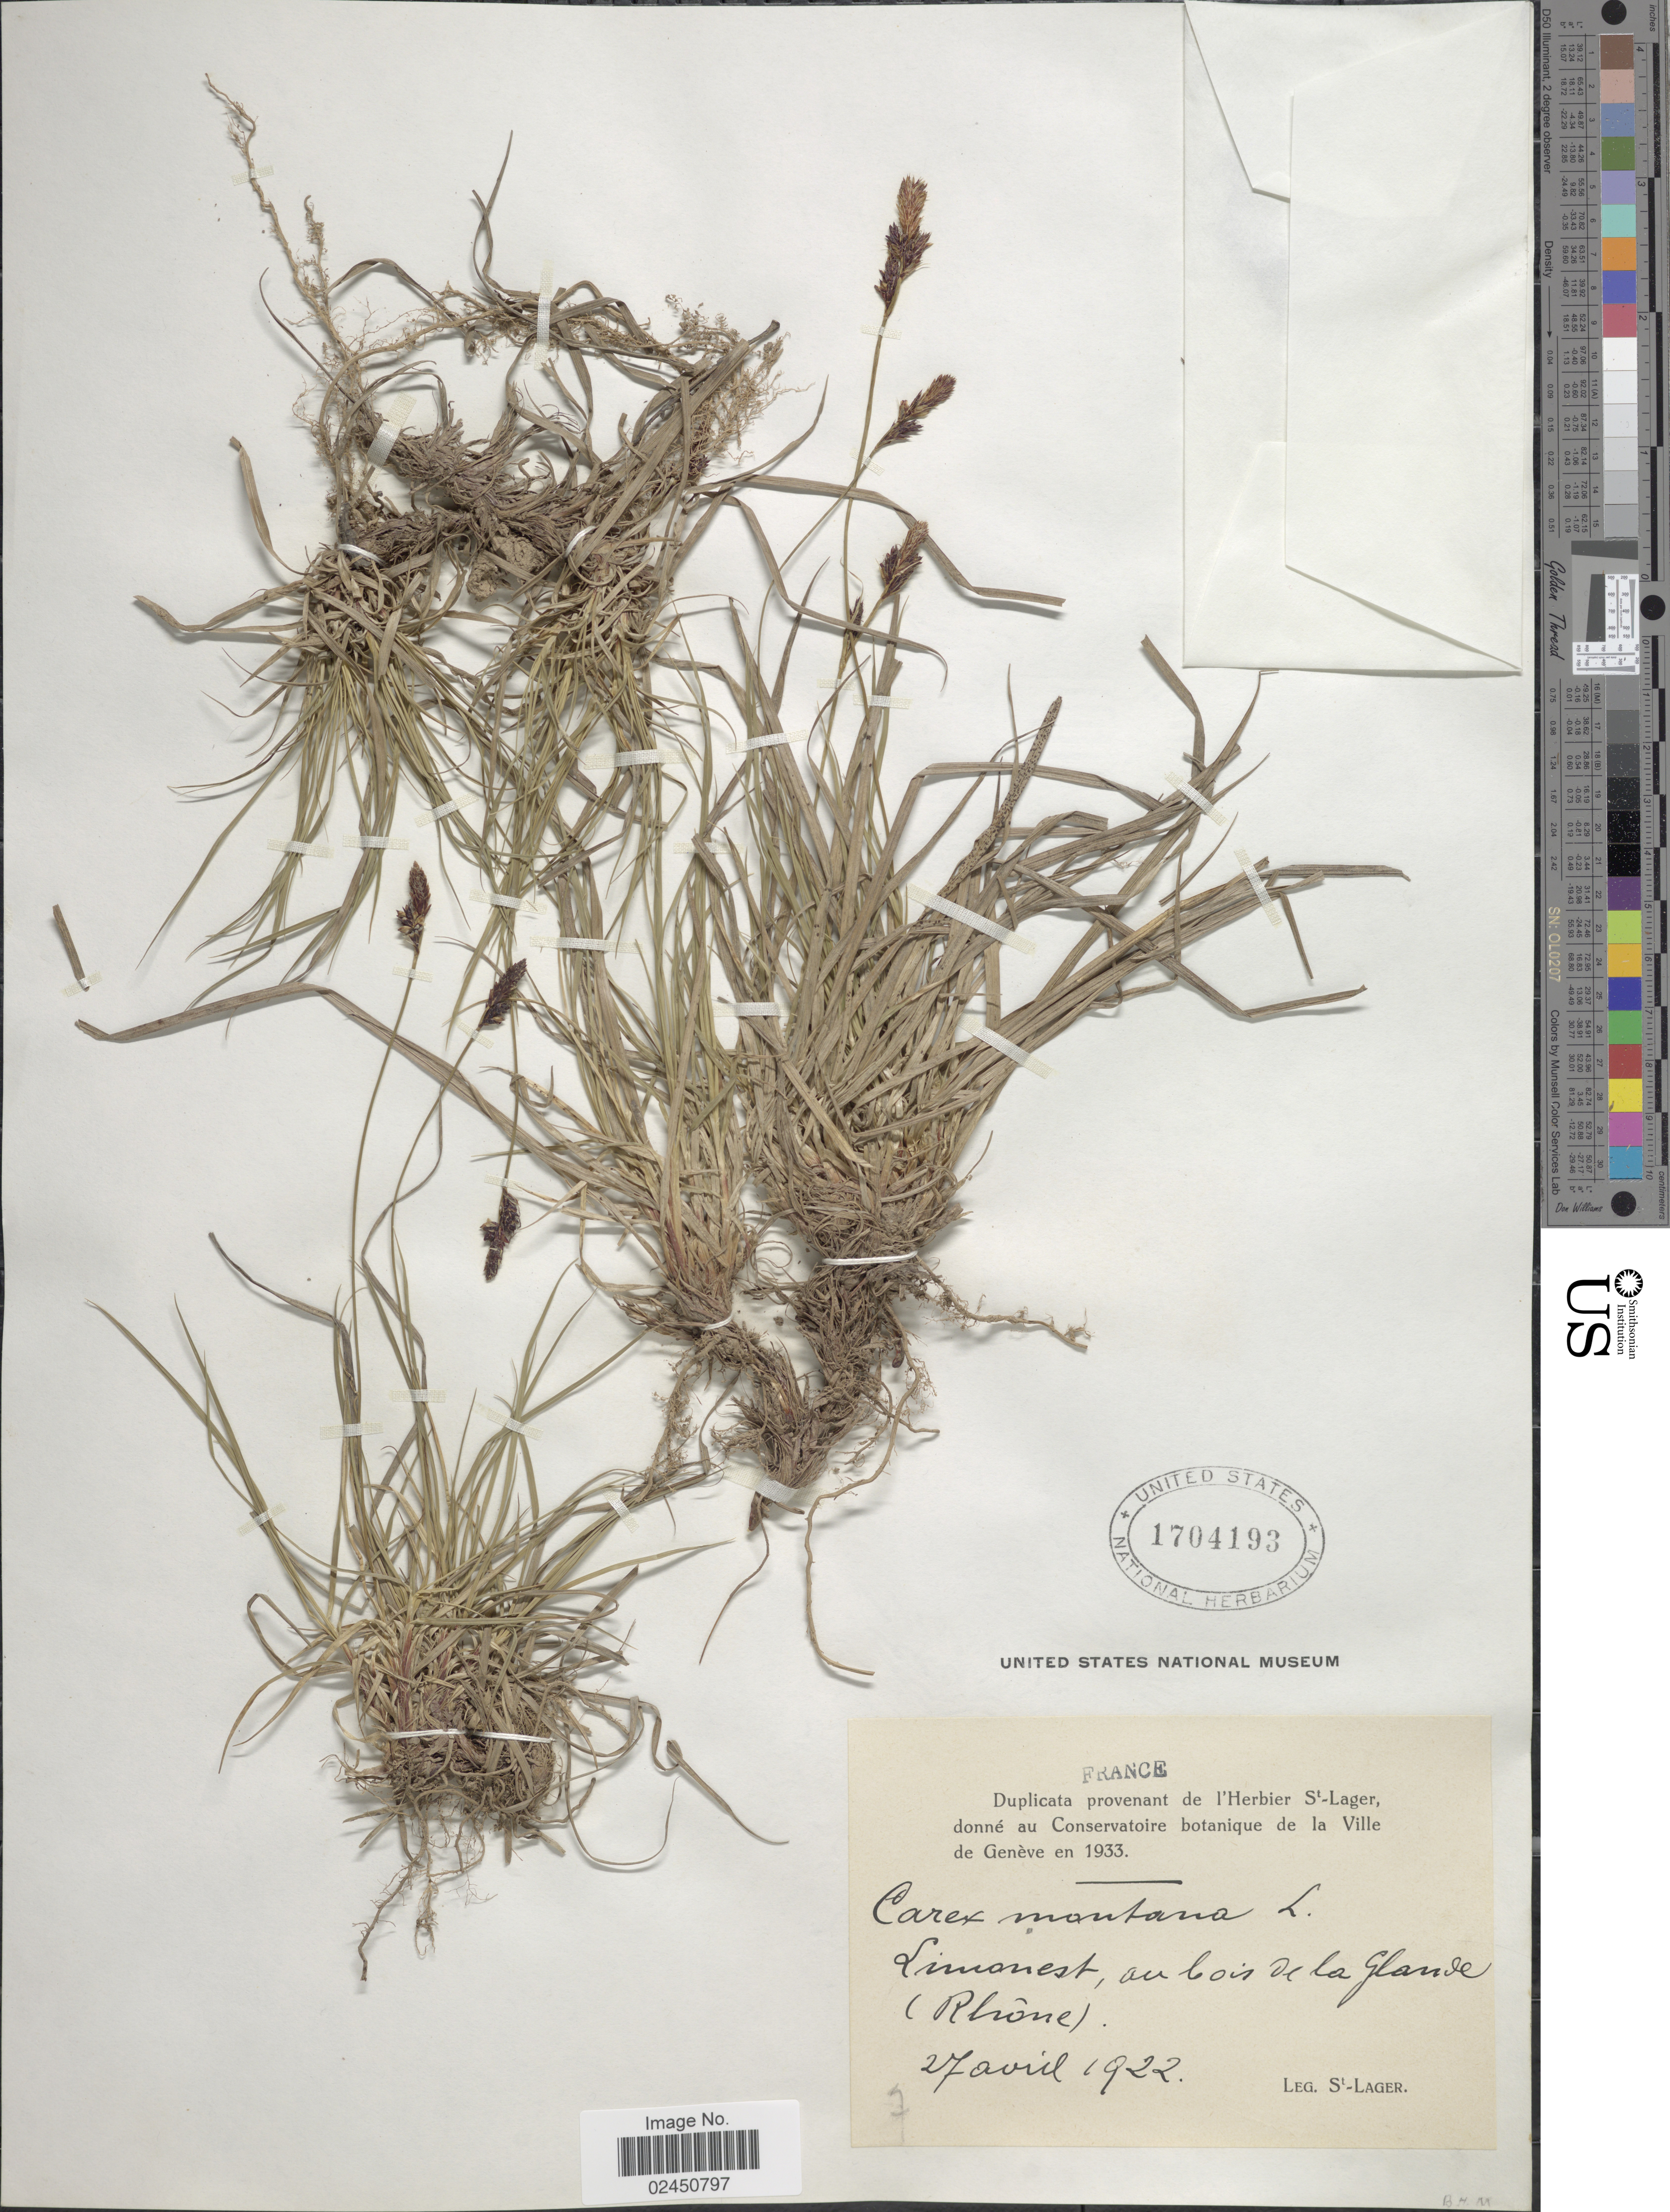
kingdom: Plantae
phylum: Tracheophyta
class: Liliopsida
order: Poales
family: Cyperaceae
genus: Carex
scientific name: Carex montana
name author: L.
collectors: -. St. Lager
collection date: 1922-04-27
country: France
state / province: Auvergne-Rhône-Alpes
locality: Limonest, au bois de la Glande (Rhone)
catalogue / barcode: US 1704193